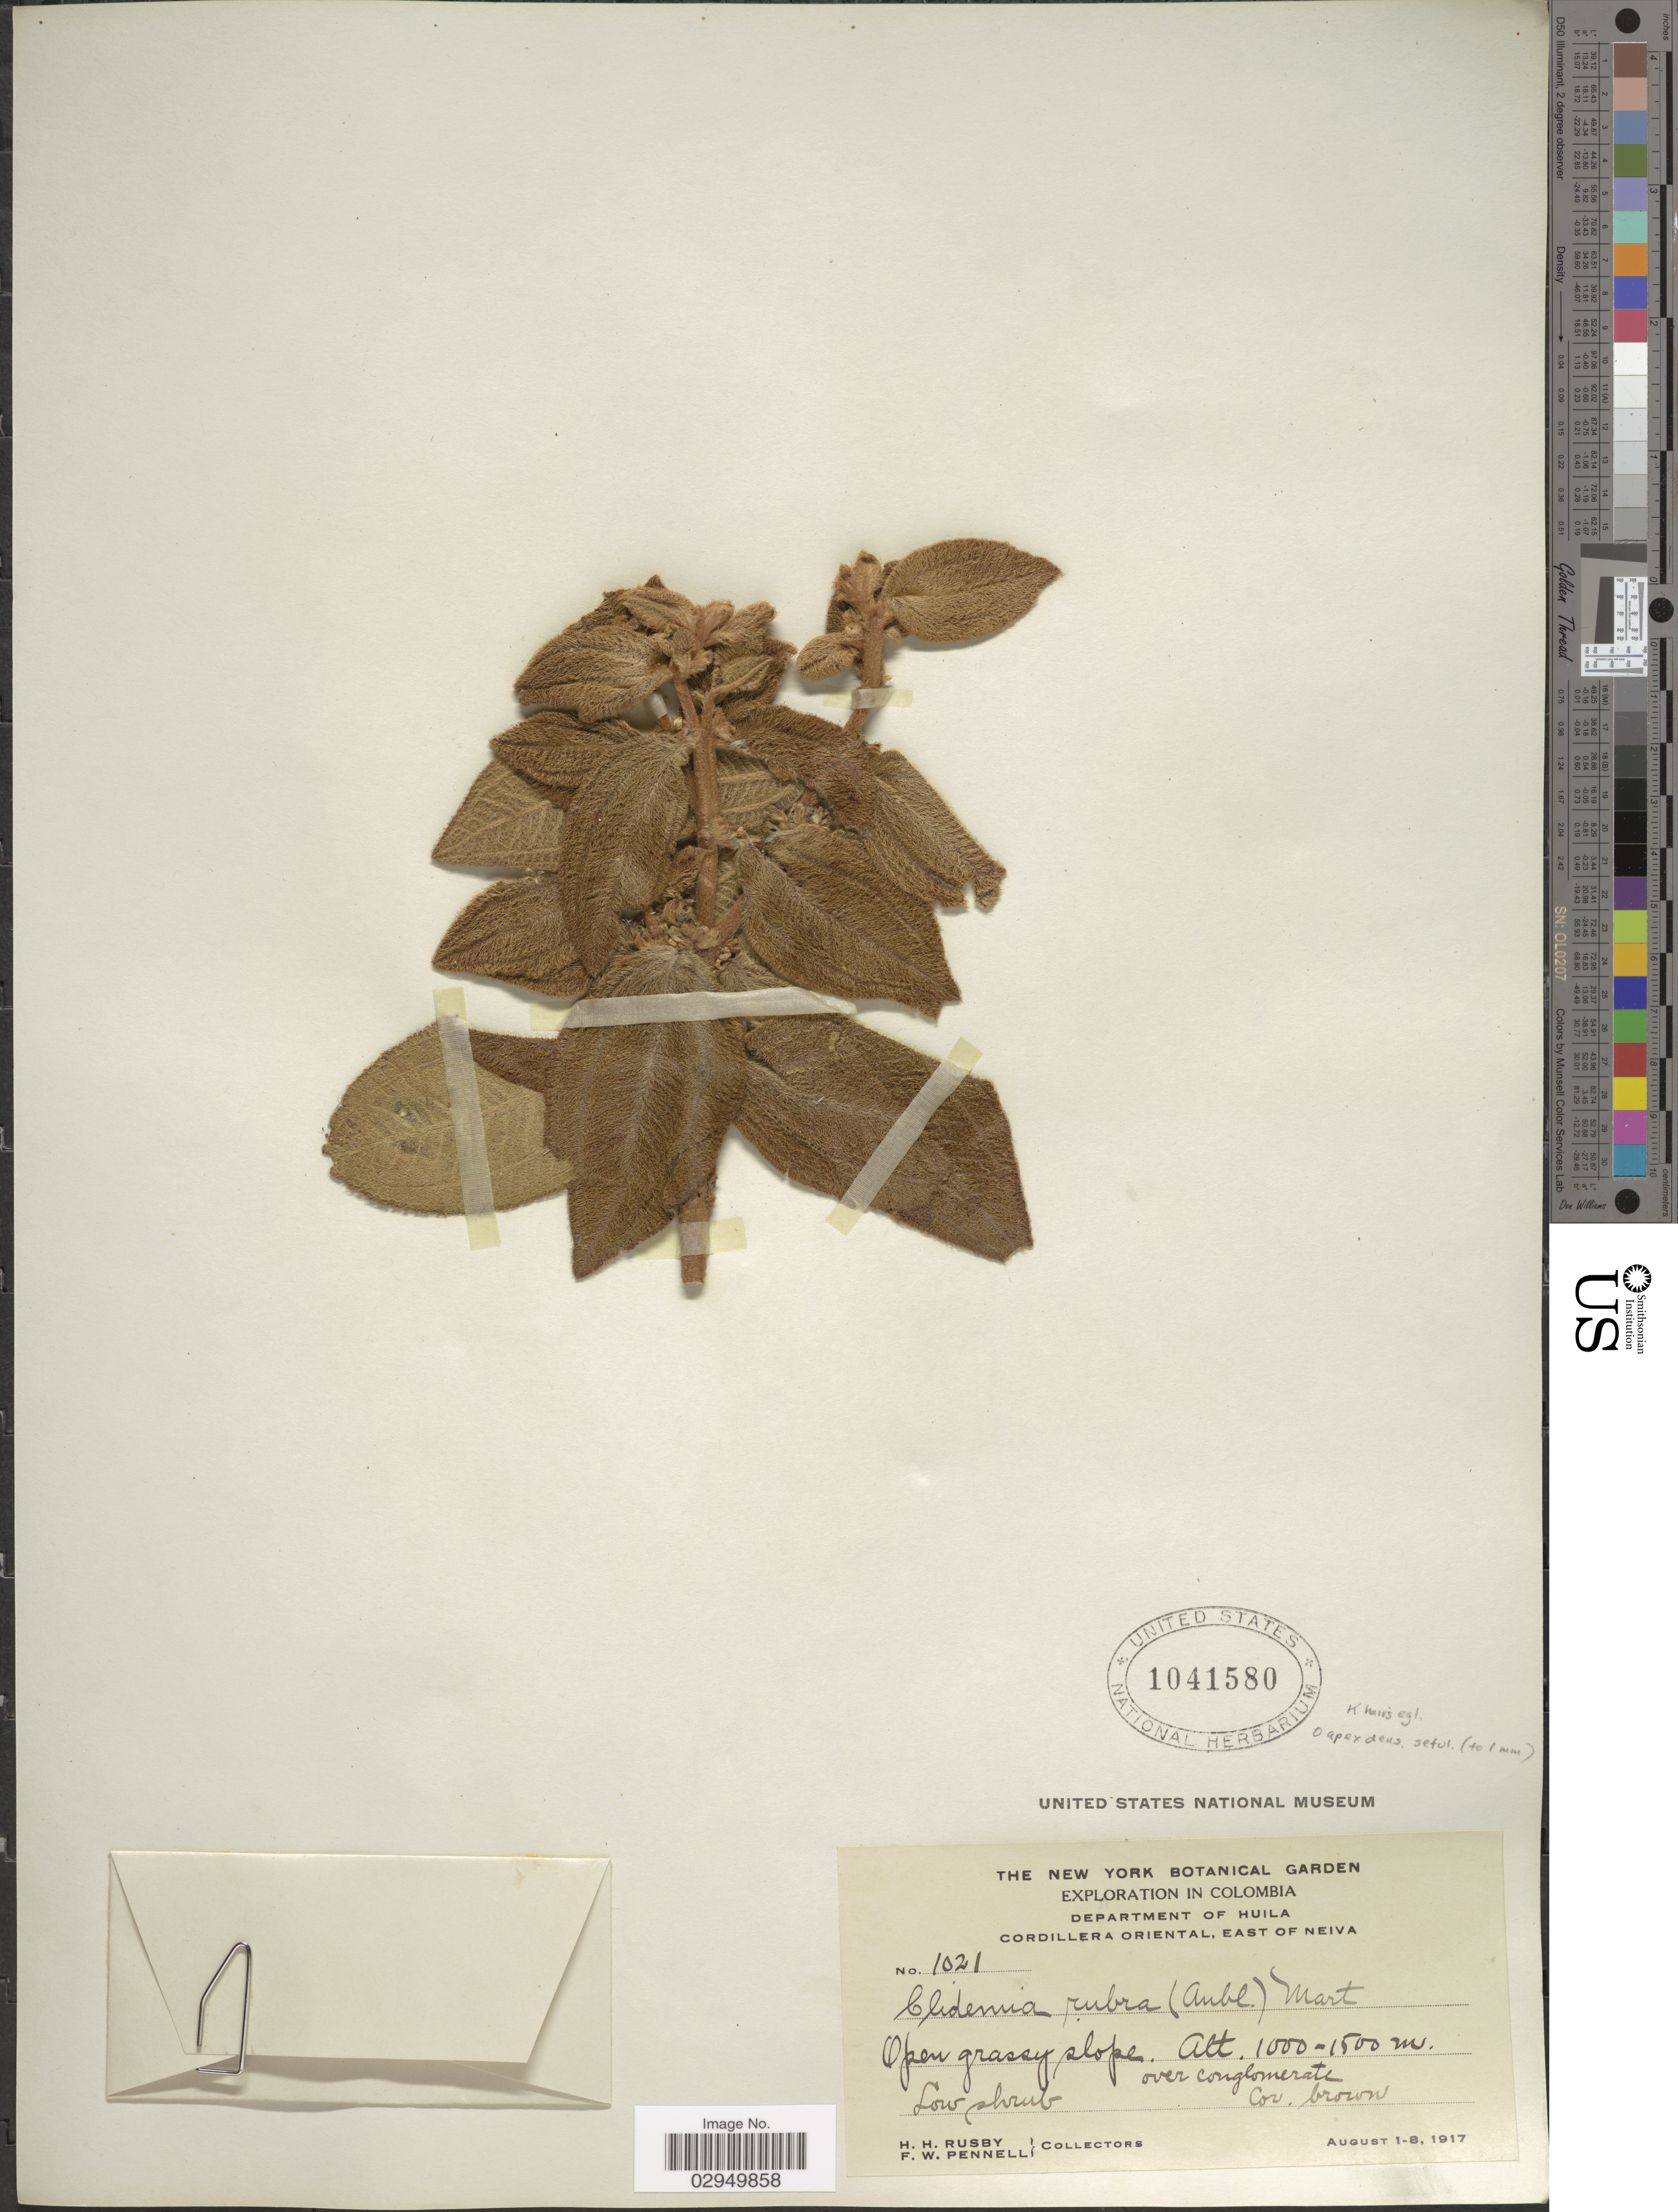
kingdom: Plantae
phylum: Tracheophyta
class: Magnoliopsida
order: Myrtales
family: Melastomataceae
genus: Clidemia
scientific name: Clidemia sericea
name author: D. Don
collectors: H. H. Rusby & F. W. Pennell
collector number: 1021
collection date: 1917-08-01/1917-08-08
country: Colombia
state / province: Huila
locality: Department of Huila. Cordillera Oriental, East of Neiva.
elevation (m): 1000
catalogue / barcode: US 1041580